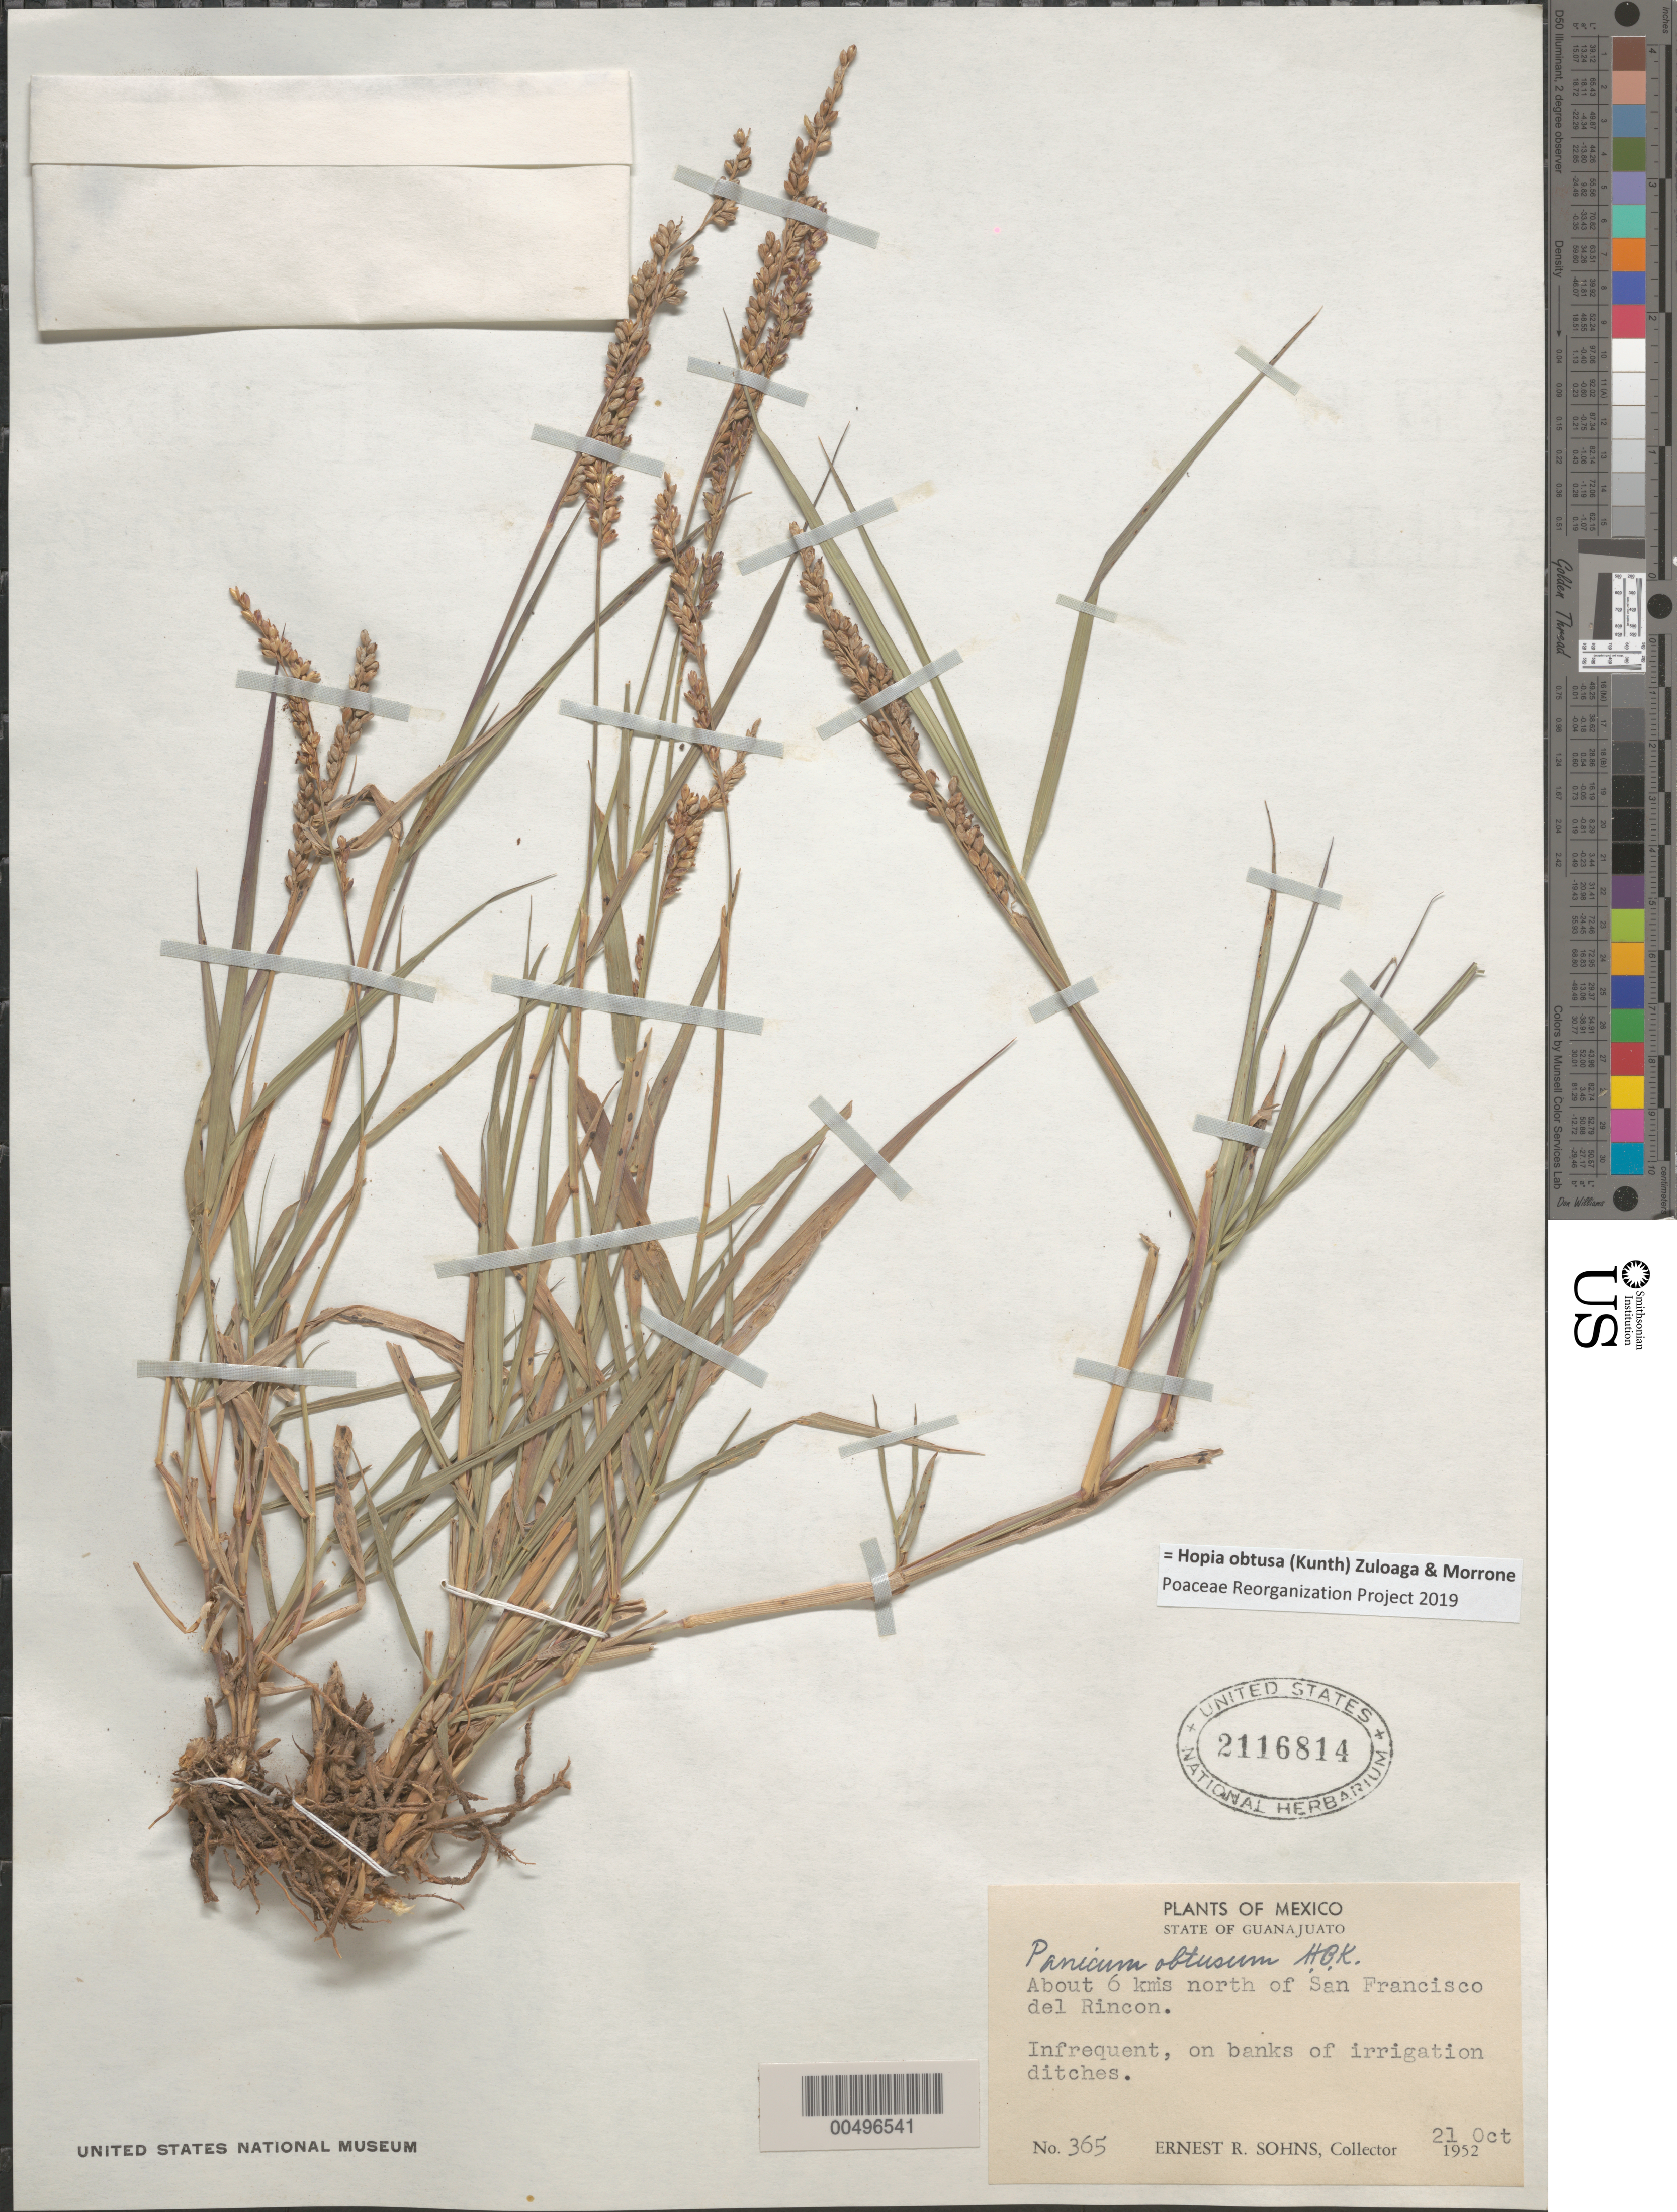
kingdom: Plantae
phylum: Tracheophyta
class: Liliopsida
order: Poales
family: Poaceae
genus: Panicum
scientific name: Panicum obtusum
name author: Kunth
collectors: E. R. Sohns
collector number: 365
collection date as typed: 21 Oct 1952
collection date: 1952-10-21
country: Mexico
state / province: Guanajuato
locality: About 6 km N of San Francisco del Rincon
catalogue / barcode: US 2116814